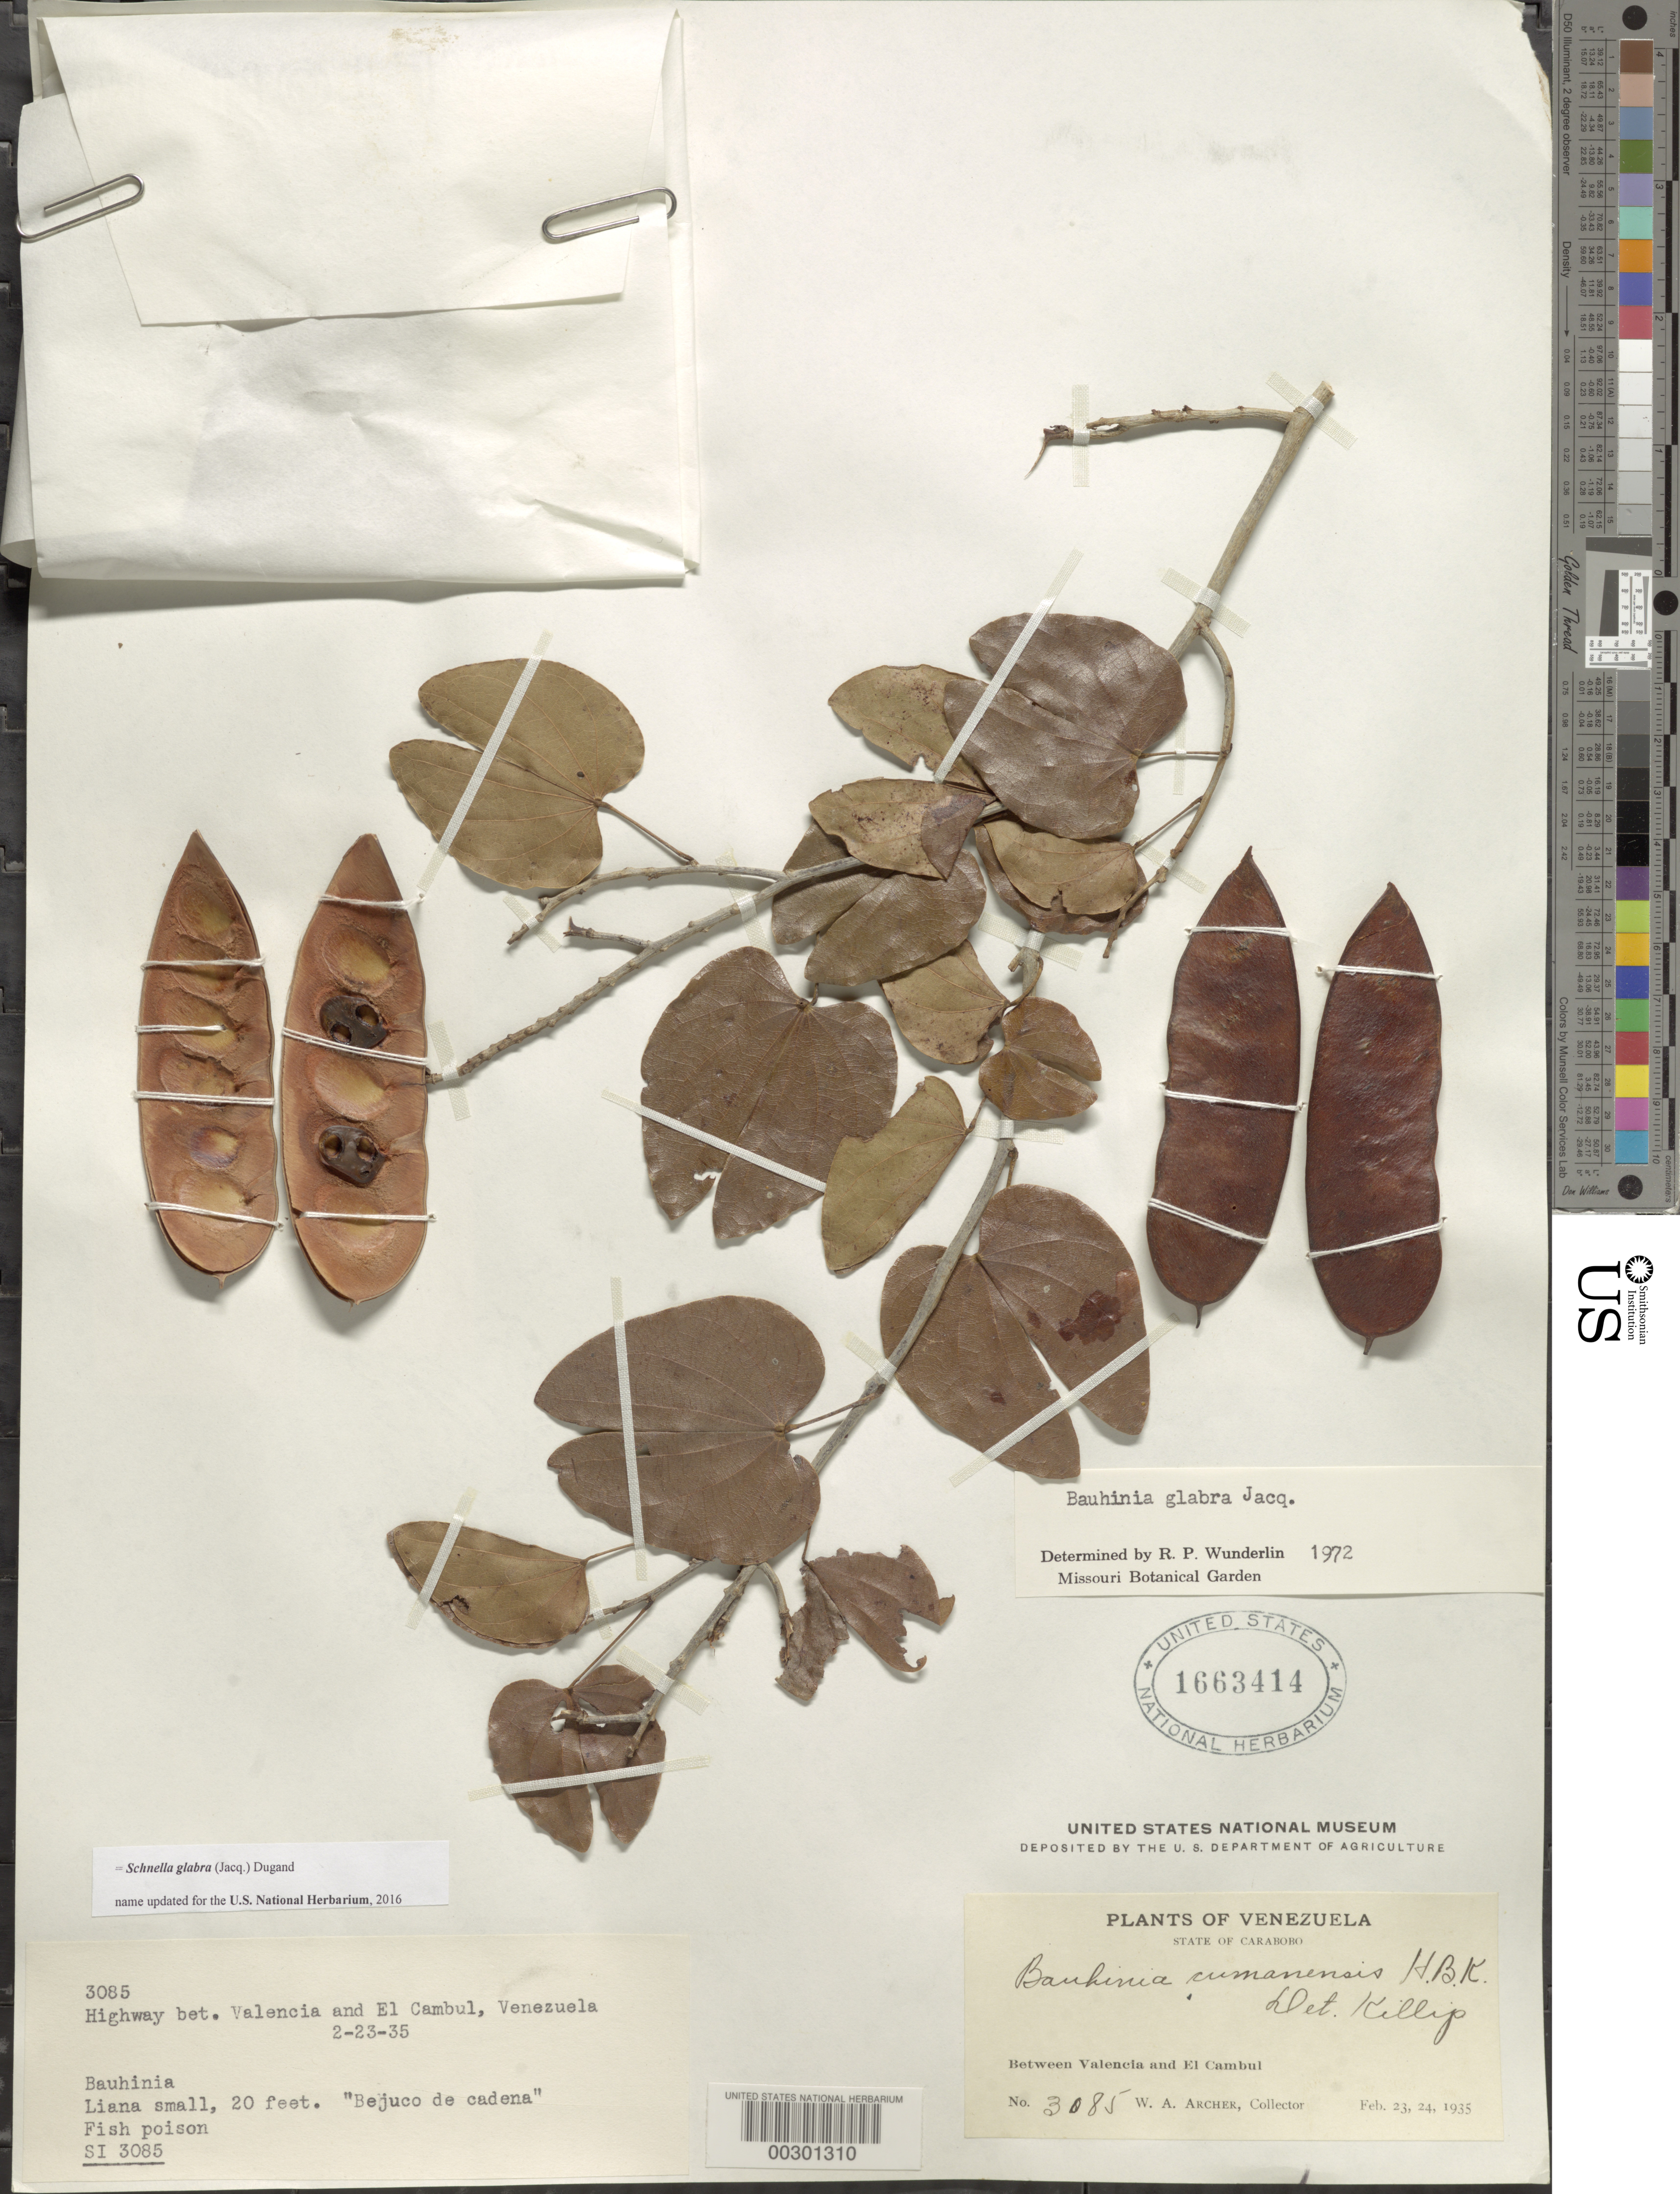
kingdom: Plantae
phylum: Tracheophyta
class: Magnoliopsida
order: Fabales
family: Fabaceae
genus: Schnella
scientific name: Schnella glabra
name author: (Jacq.) Dugand G.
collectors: W. A. Archer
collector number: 3085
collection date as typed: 23 Feb 1935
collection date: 1935-02-23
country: Venezuela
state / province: Carabobo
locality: Highway between valencia and el cambul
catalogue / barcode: US 1663414